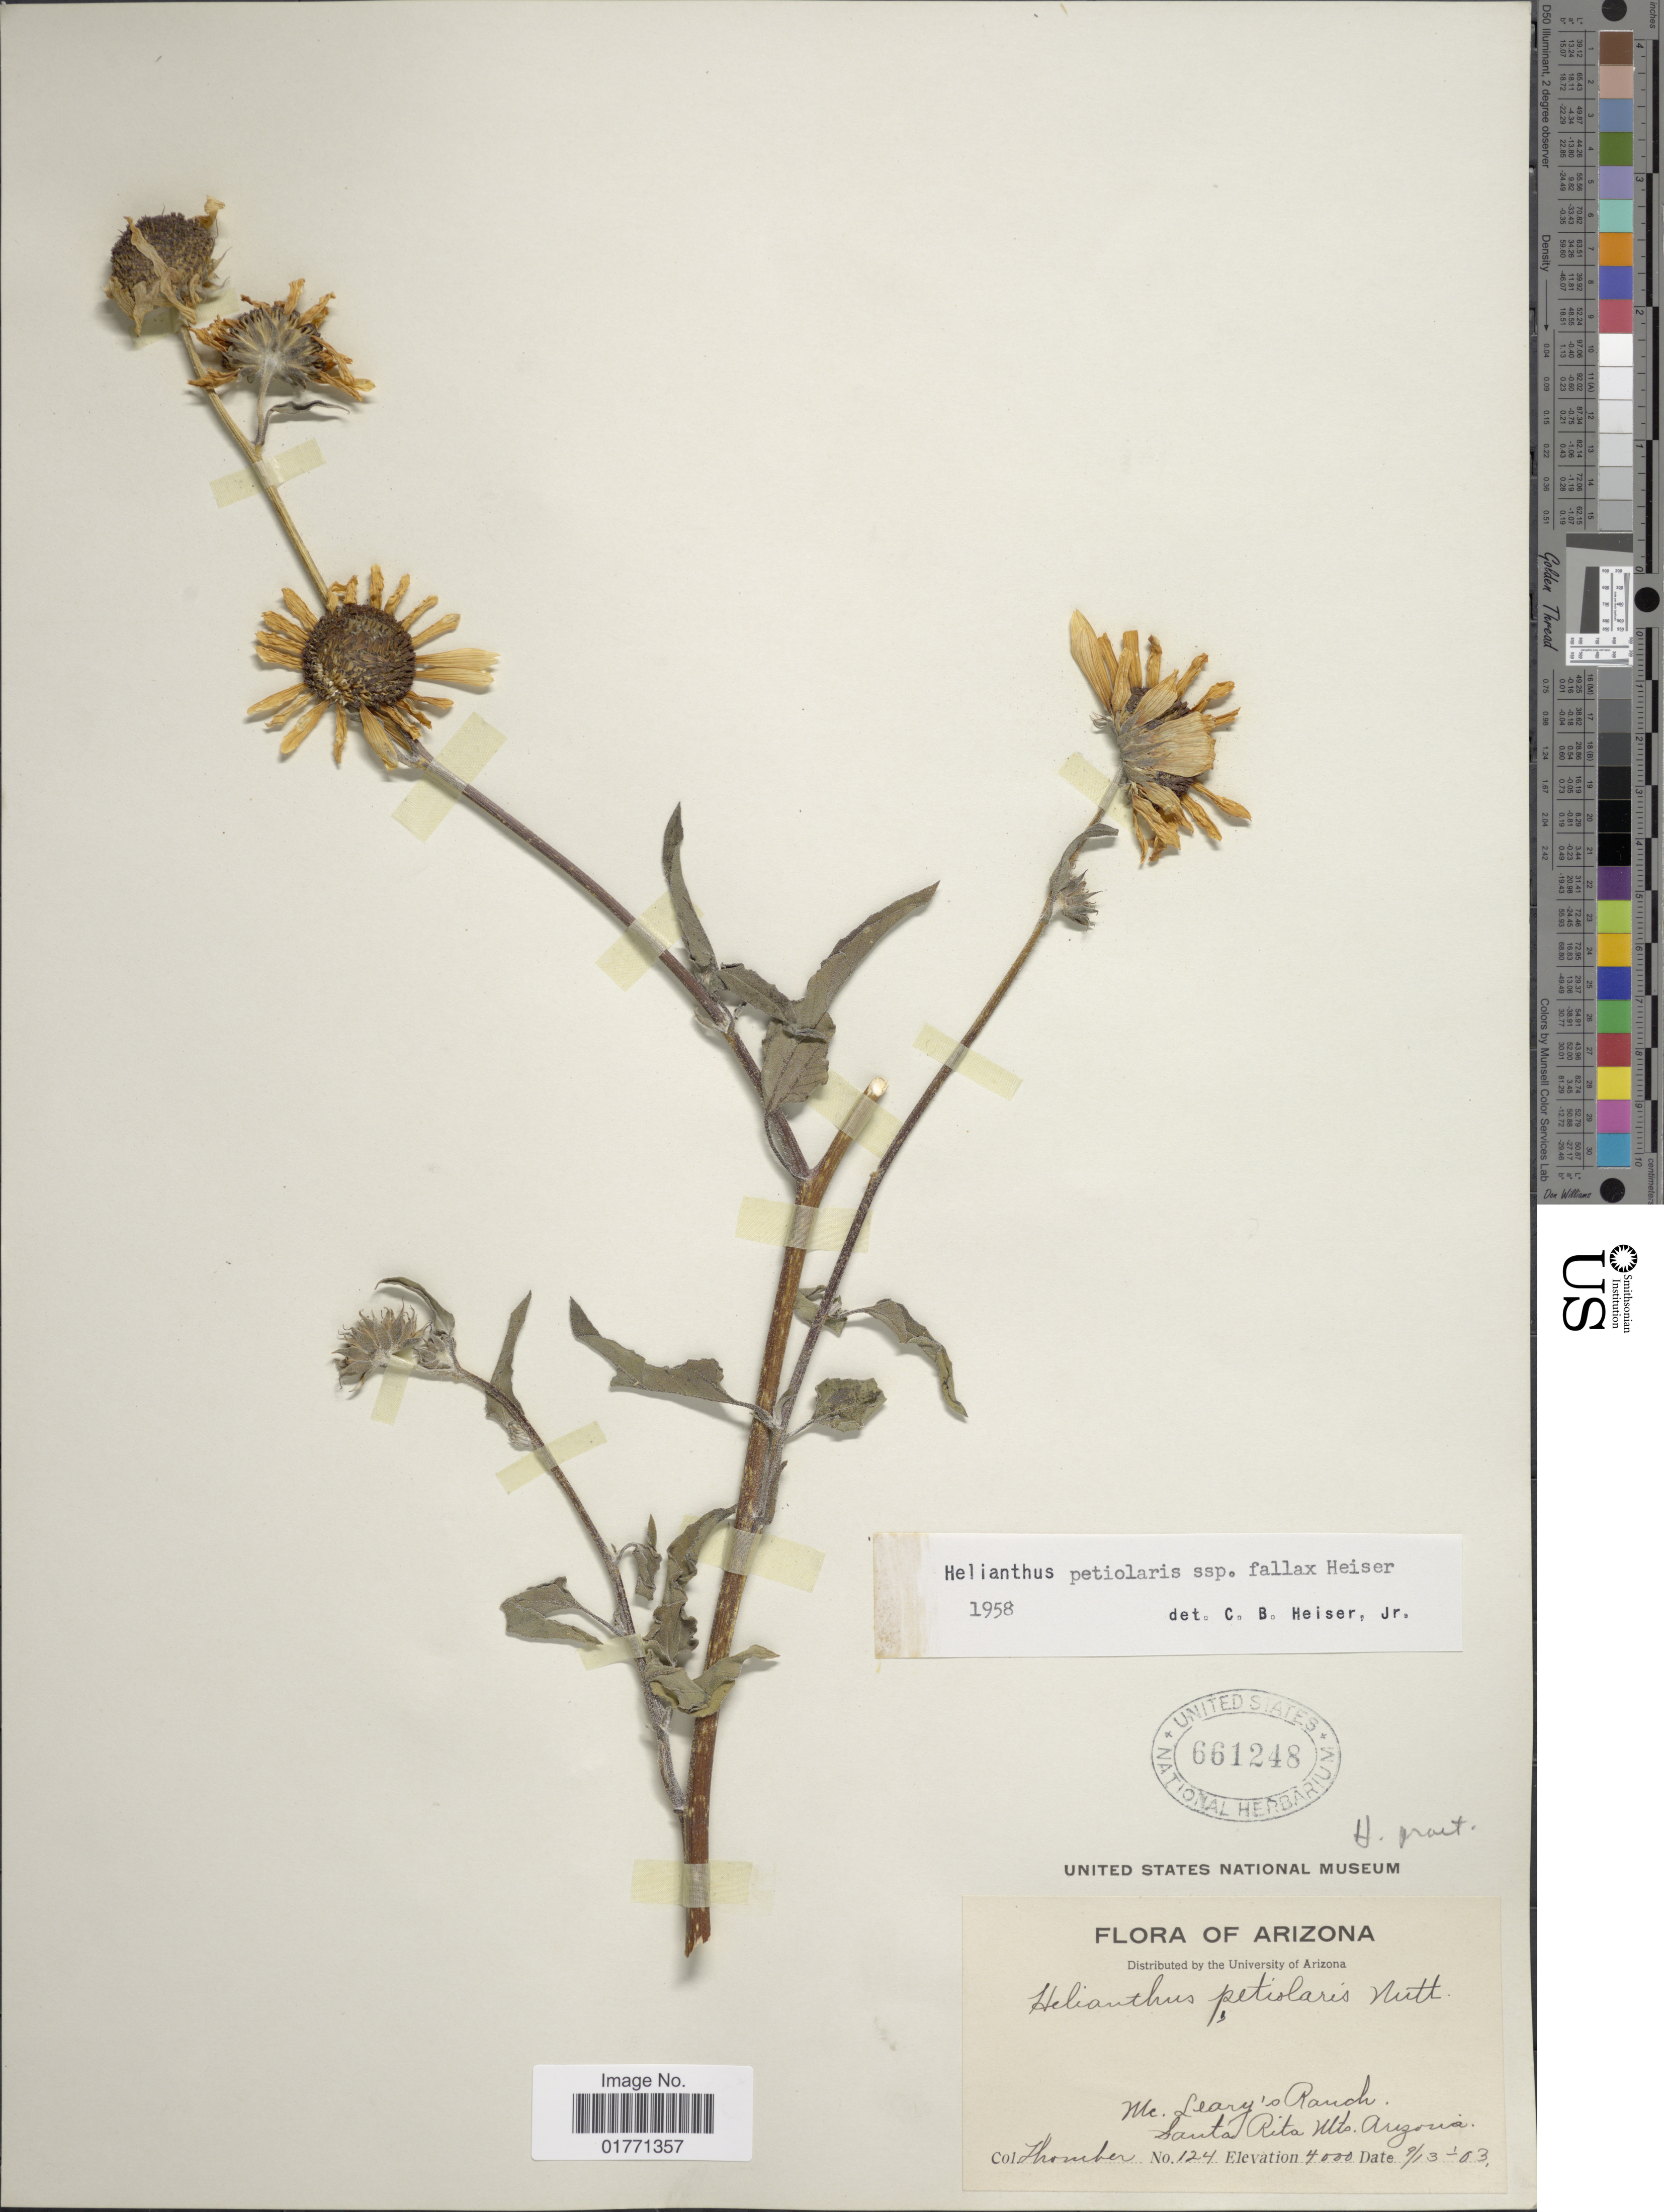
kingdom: Plantae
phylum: Tracheophyta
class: Magnoliopsida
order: Asterales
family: Asteraceae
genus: Helianthus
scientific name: Helianthus petiolaris subsp. fallax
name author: Heiser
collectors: -. Thornber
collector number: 124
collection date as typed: Transcribed d/m/y: 13/9/03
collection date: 1903-09-13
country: United States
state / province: Arizona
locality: McCleary's Ranch, Santa Rita Mts.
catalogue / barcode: US 661248